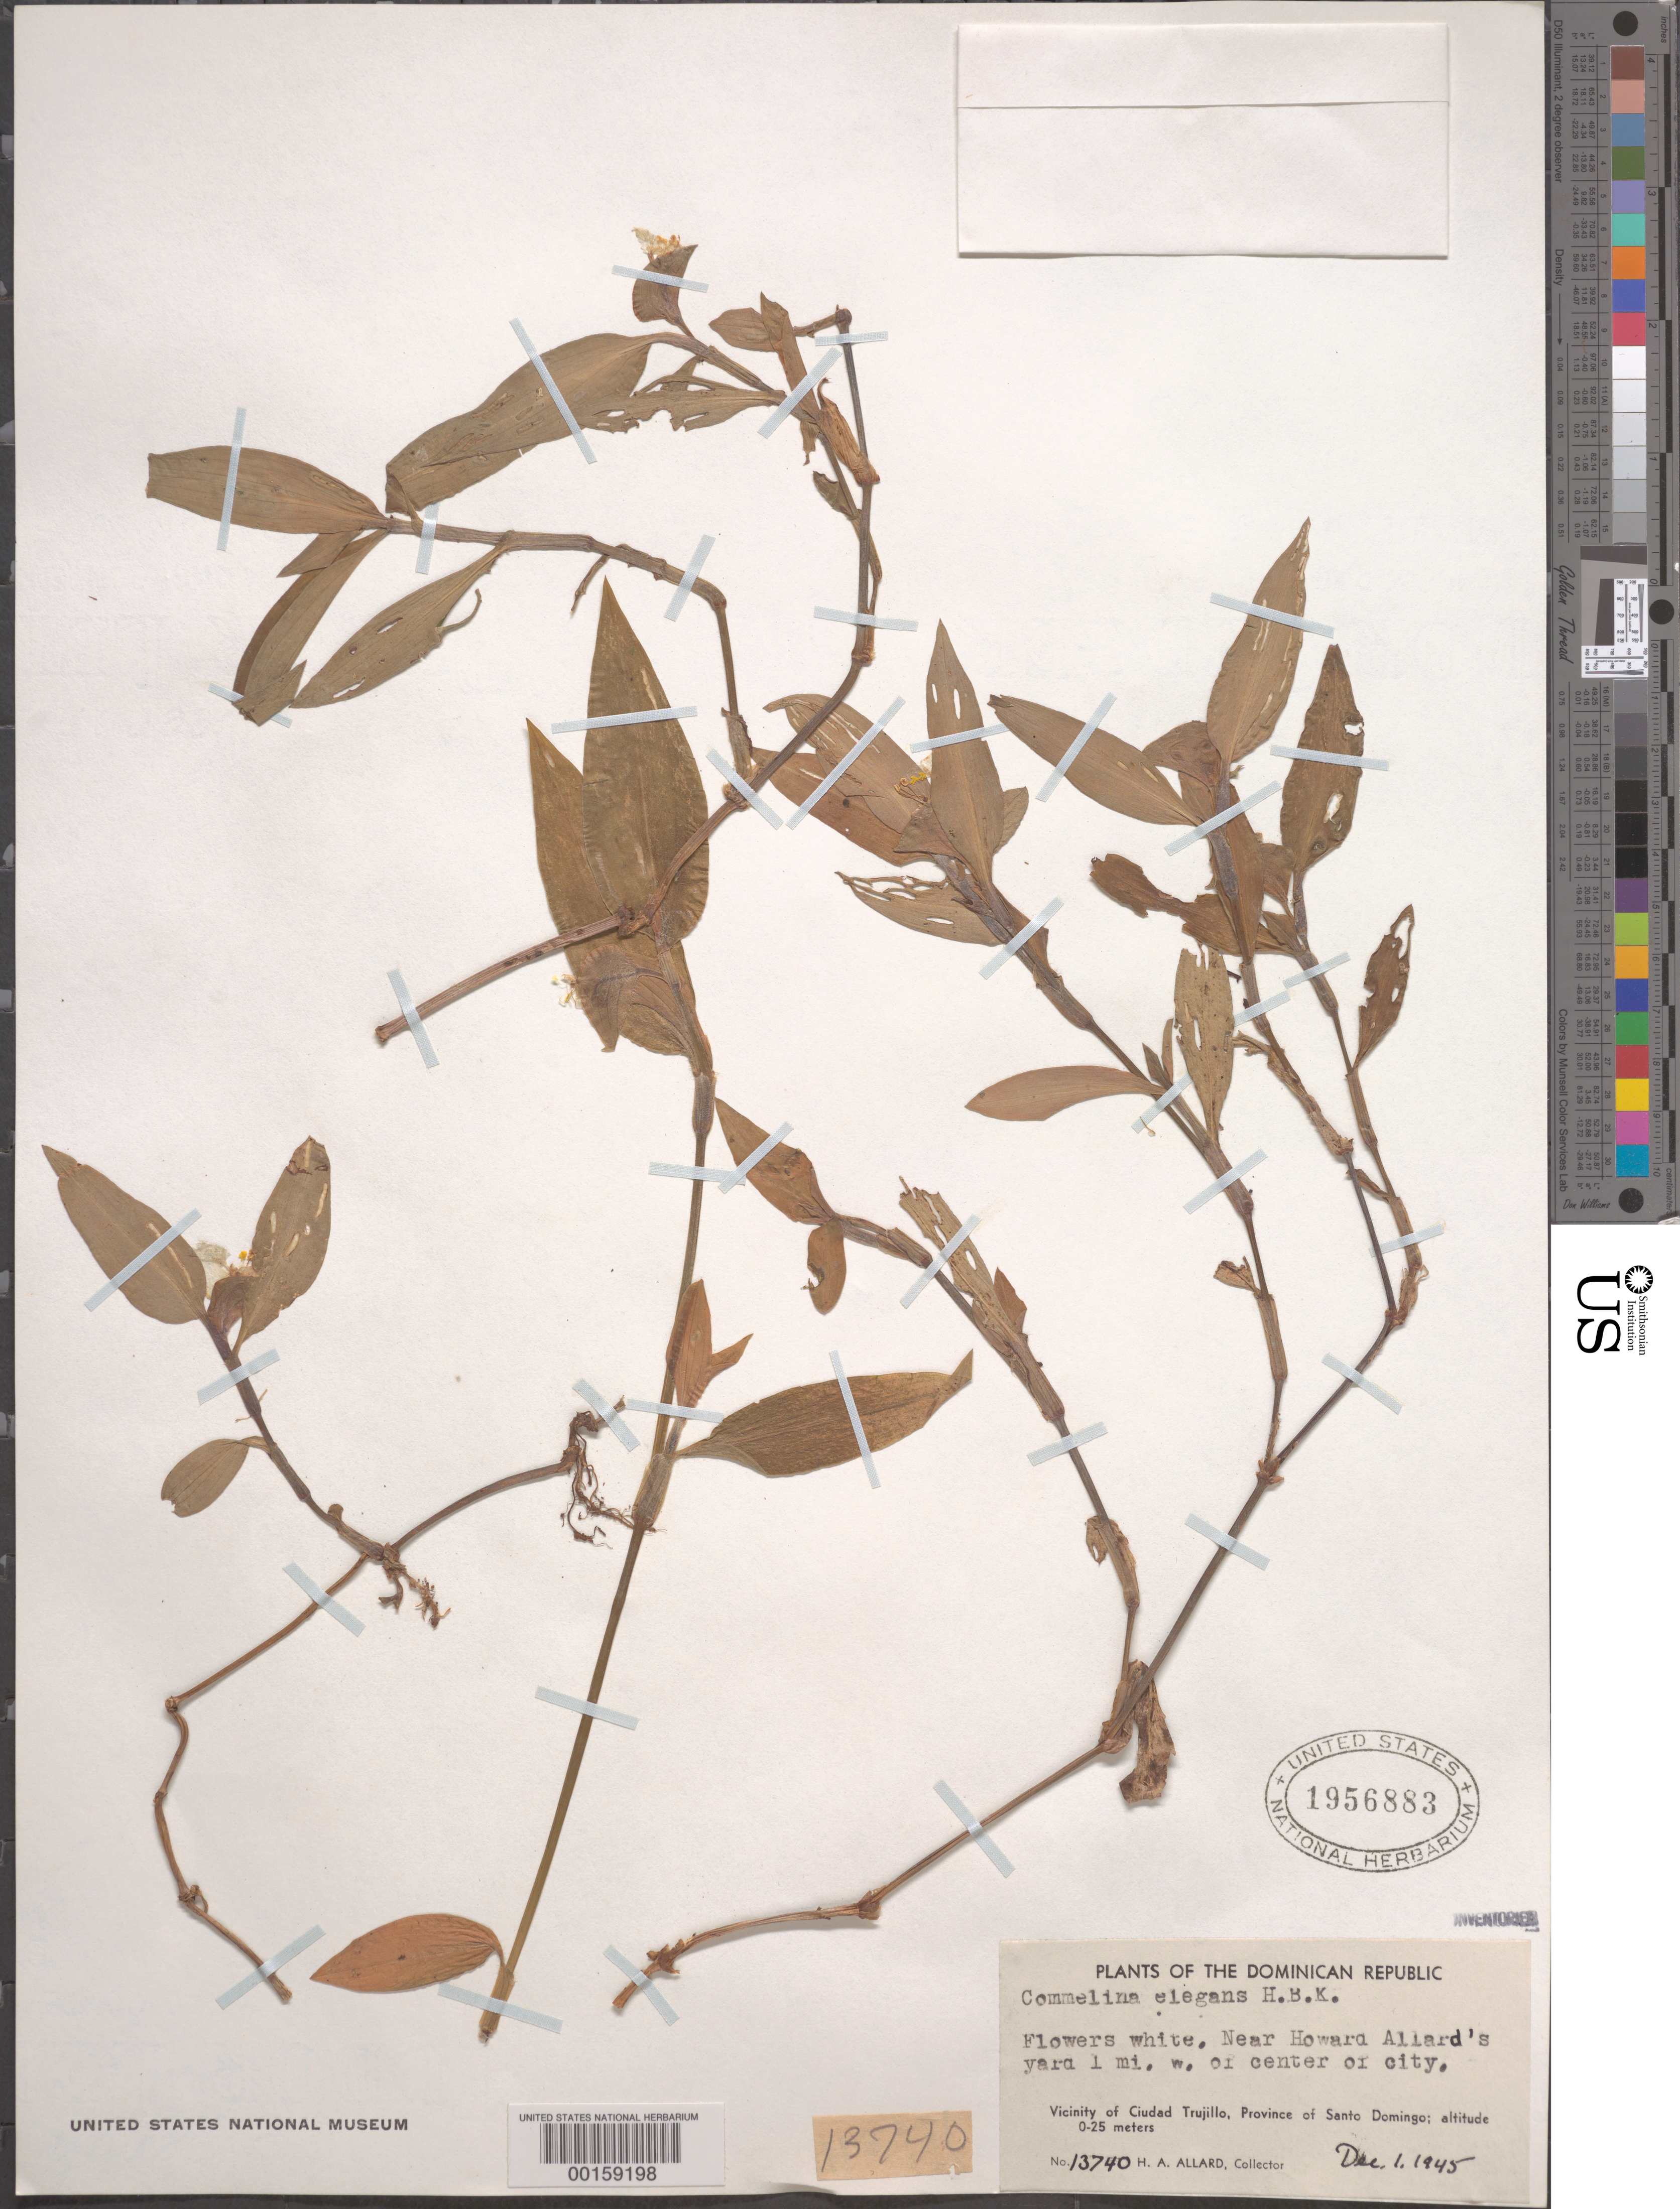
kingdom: Plantae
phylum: Tracheophyta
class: Liliopsida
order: Commelinales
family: Commelinaceae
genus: Commelina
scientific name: Commelina erecta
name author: L.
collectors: H. A. Allard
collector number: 13740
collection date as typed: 01 Dec 1945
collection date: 1945-12-01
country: Dominican Republic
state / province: Distrito Nacional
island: Hispaniola Island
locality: Ciudad trujillo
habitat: near yard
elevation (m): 0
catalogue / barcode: US 1956883